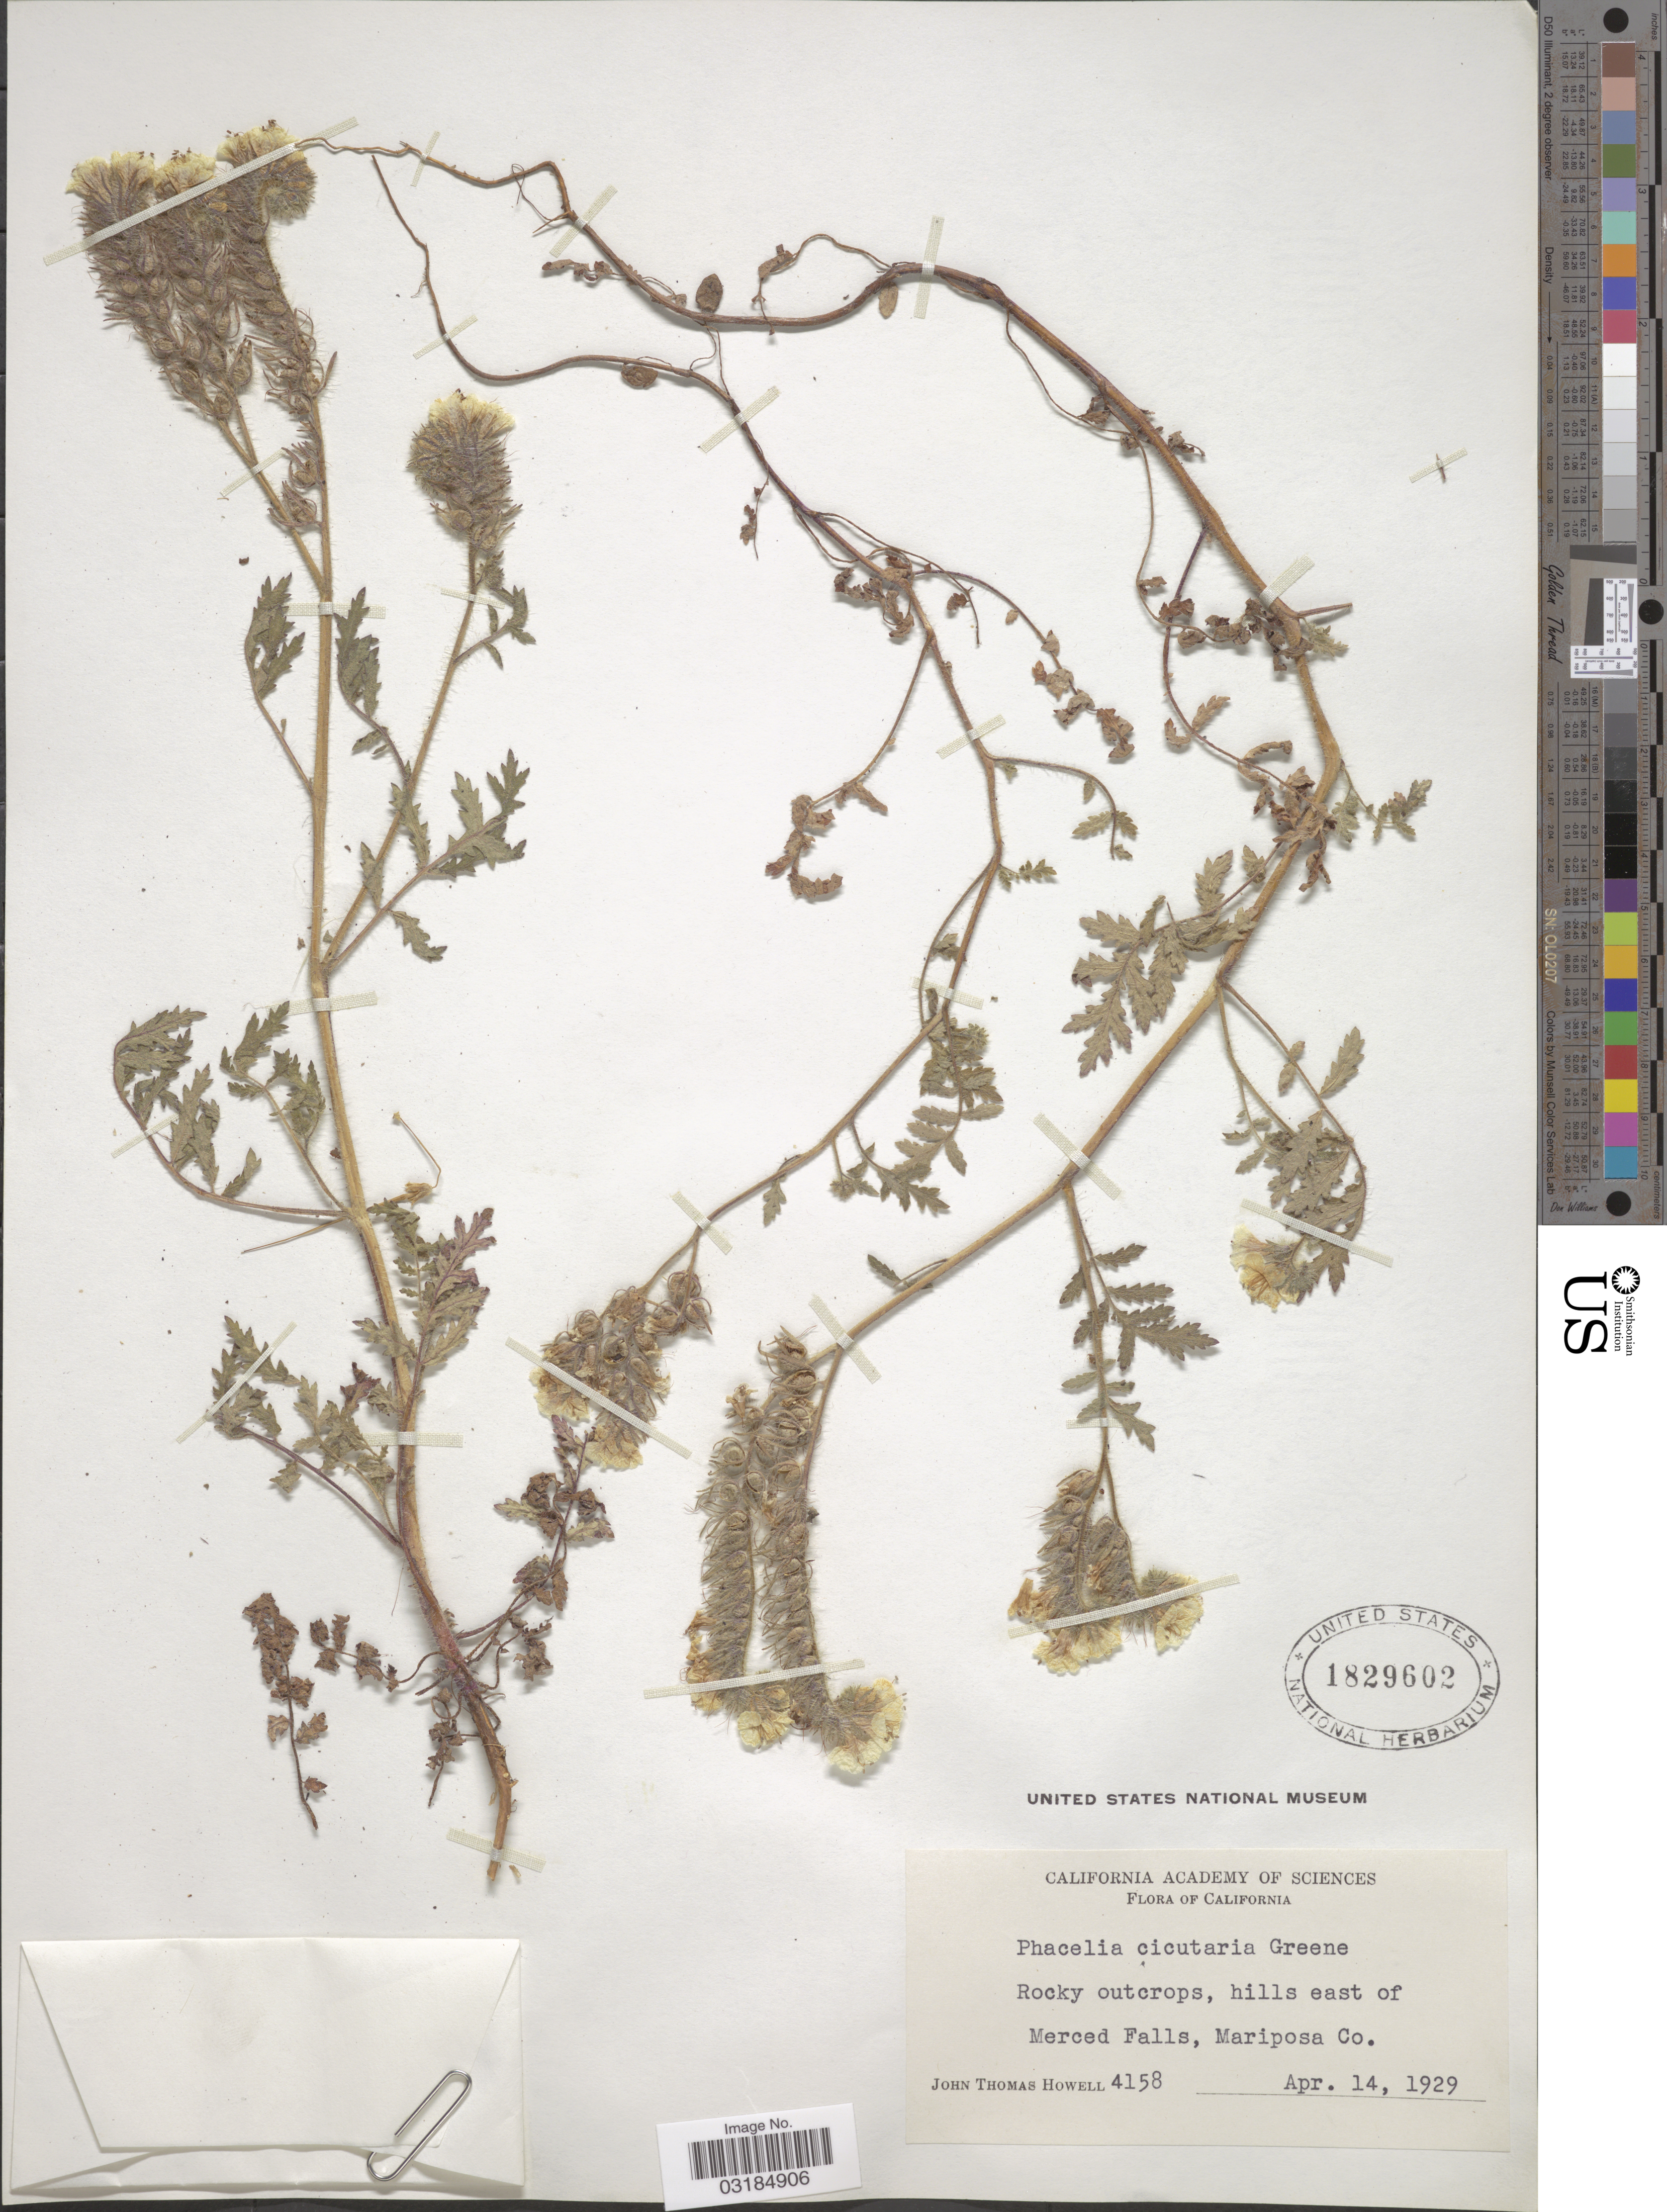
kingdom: Plantae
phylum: Tracheophyta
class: Magnoliopsida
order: Boraginales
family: Hydrophyllaceae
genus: Phacelia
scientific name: Phacelia cicutaria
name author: Greene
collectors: J. T. Howell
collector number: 4158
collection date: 1929-04-14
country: United States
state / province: California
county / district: Mariposa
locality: Hills east of Merced Falls, Mariposa Co.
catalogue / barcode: US 1829602